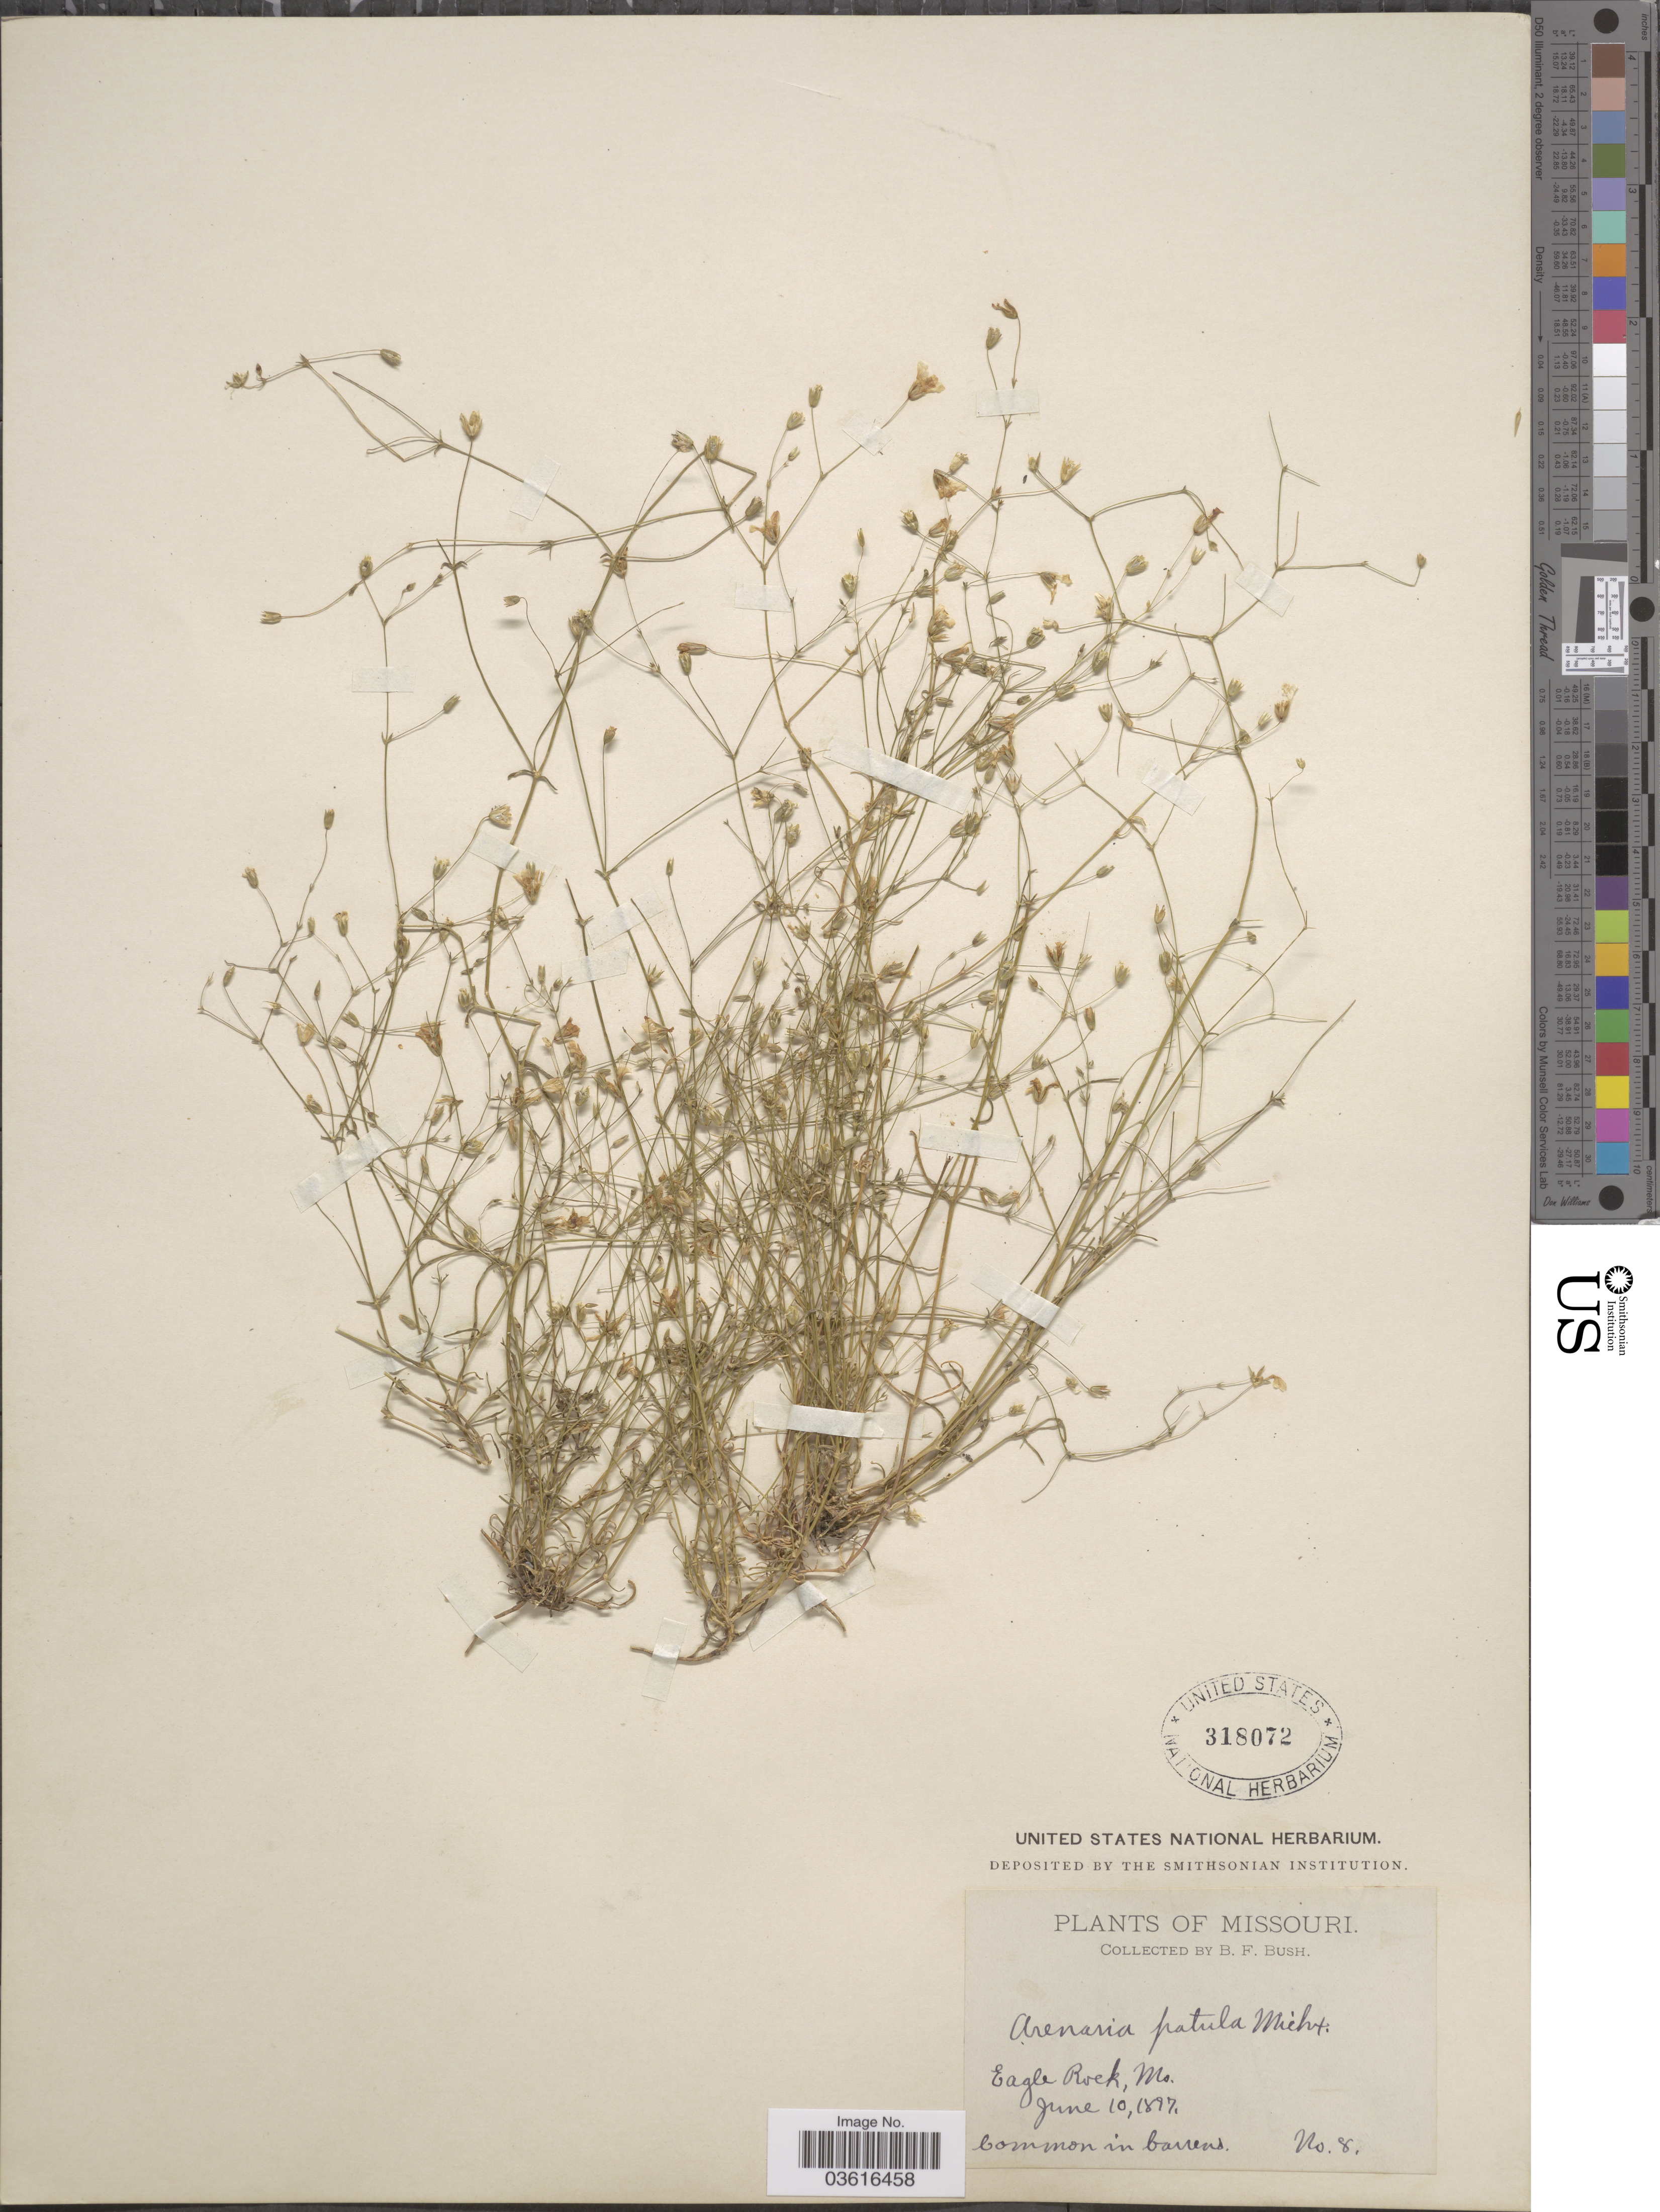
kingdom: Plantae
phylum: Tracheophyta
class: Magnoliopsida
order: Caryophyllales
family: Caryophyllaceae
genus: Minuartia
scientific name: Minuartia patula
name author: (Michx.) Mattf.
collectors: B. F. Bush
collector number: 8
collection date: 1897-06-10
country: United States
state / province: Missouri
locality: Eagle Rock.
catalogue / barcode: US 318072